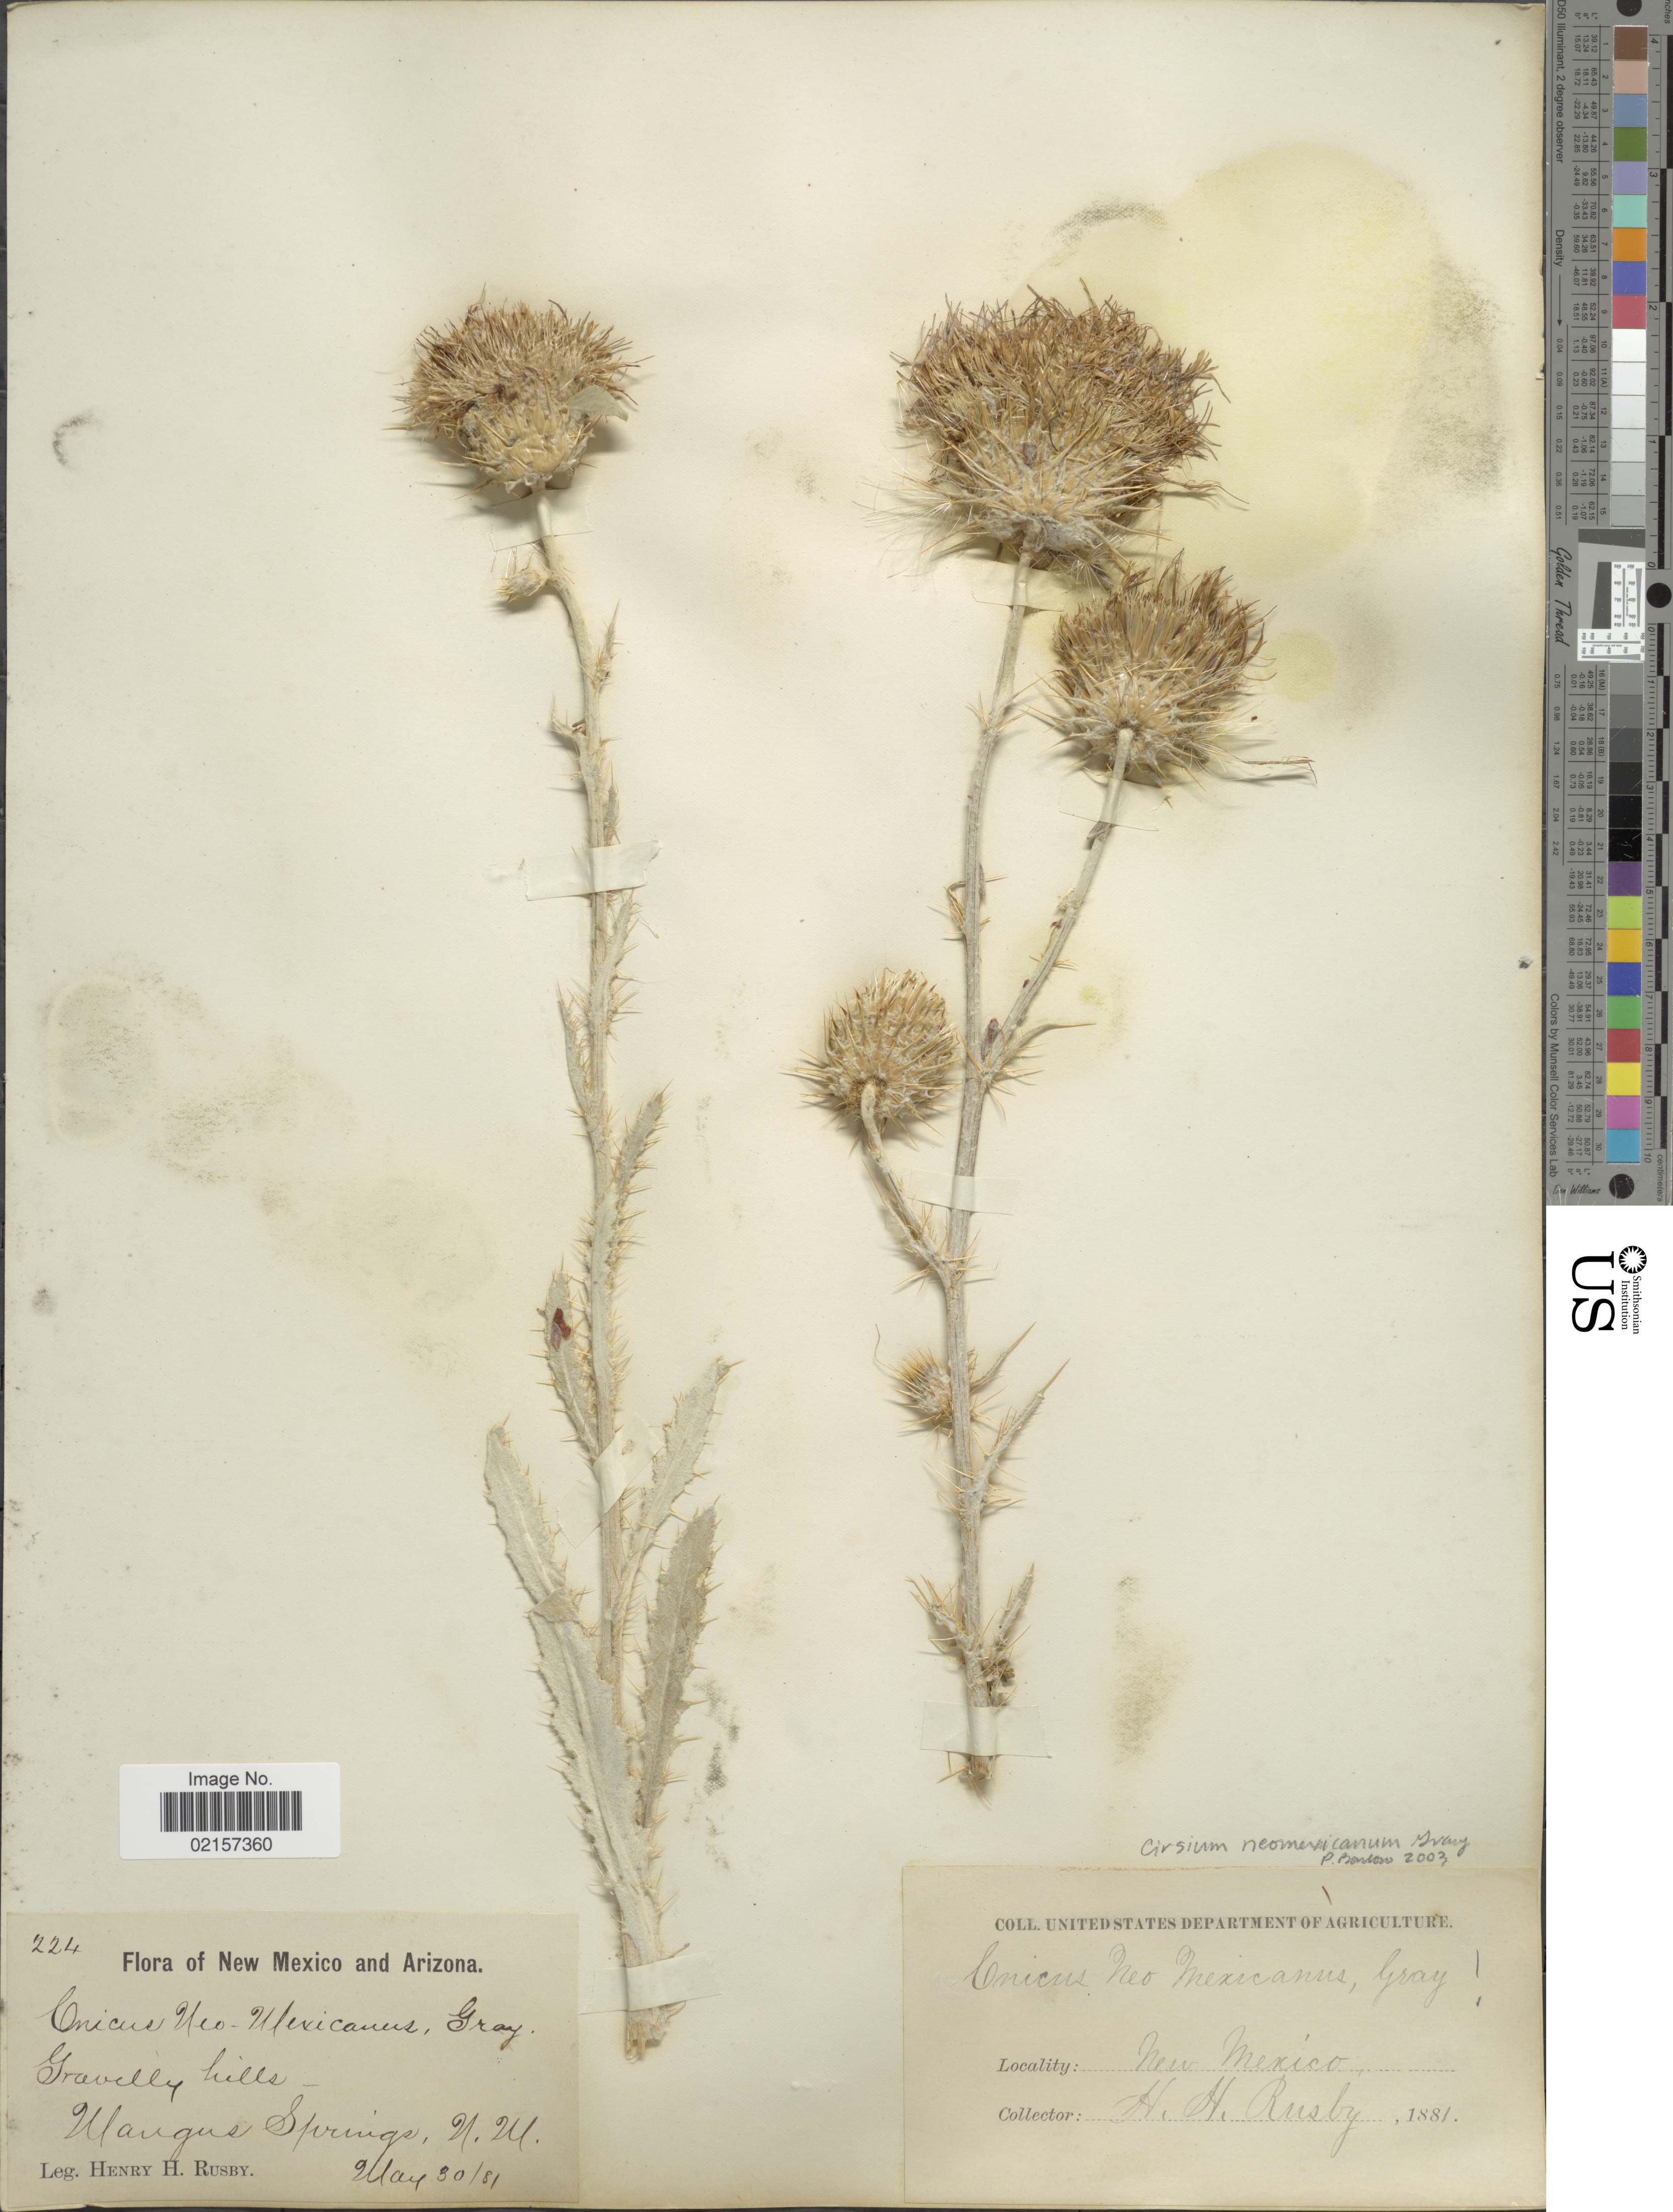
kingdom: Plantae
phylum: Tracheophyta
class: Magnoliopsida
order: Asterales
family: Asteraceae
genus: Cirsium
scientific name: Cirsium neomexicanum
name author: A. Gray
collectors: H. H. Rusby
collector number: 224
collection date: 1881-05-30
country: United States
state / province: New Mexico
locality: Gravelly hills, Mangus Springs [Mangas Springs]